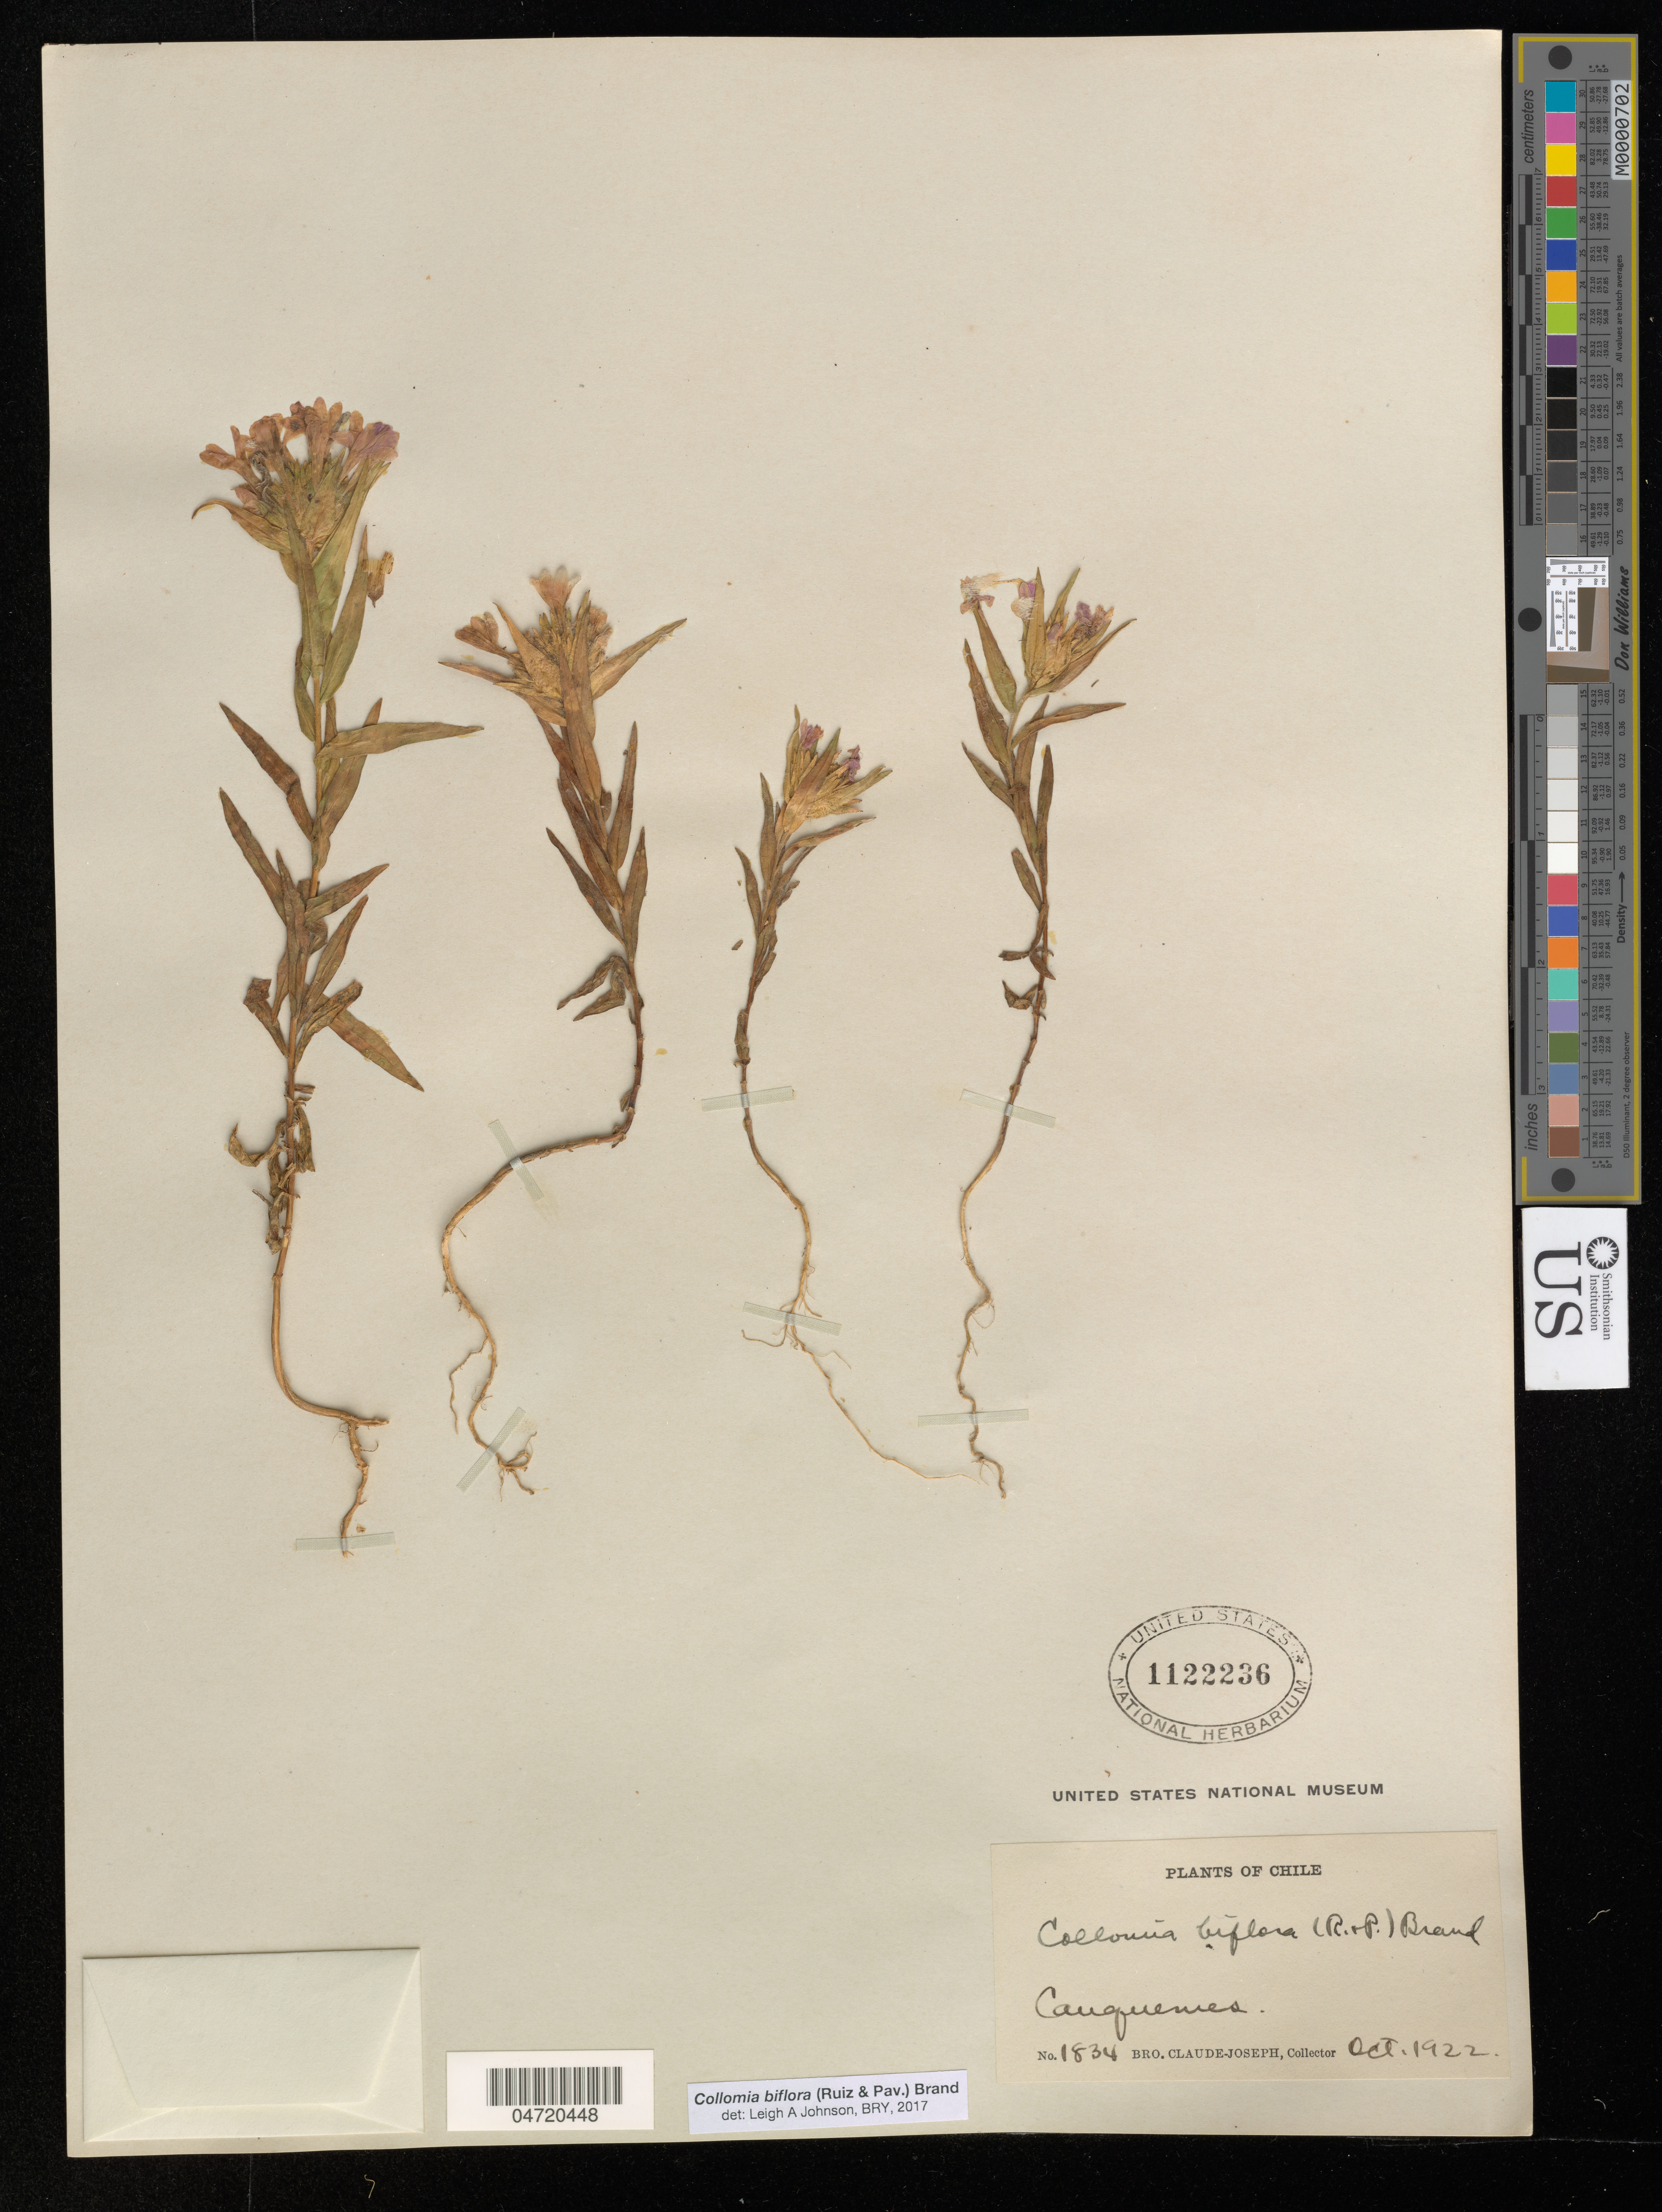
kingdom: Plantae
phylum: Tracheophyta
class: Magnoliopsida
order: Ericales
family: Polemoniaceae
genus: Collomia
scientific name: Collomia biflora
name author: (Ruiz & Pav.) Brand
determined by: Johnson, Leigh Alma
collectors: Bro. Claude-Joseph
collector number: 1834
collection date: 1922-10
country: Chile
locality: Cauquemes.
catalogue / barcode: US 1122236